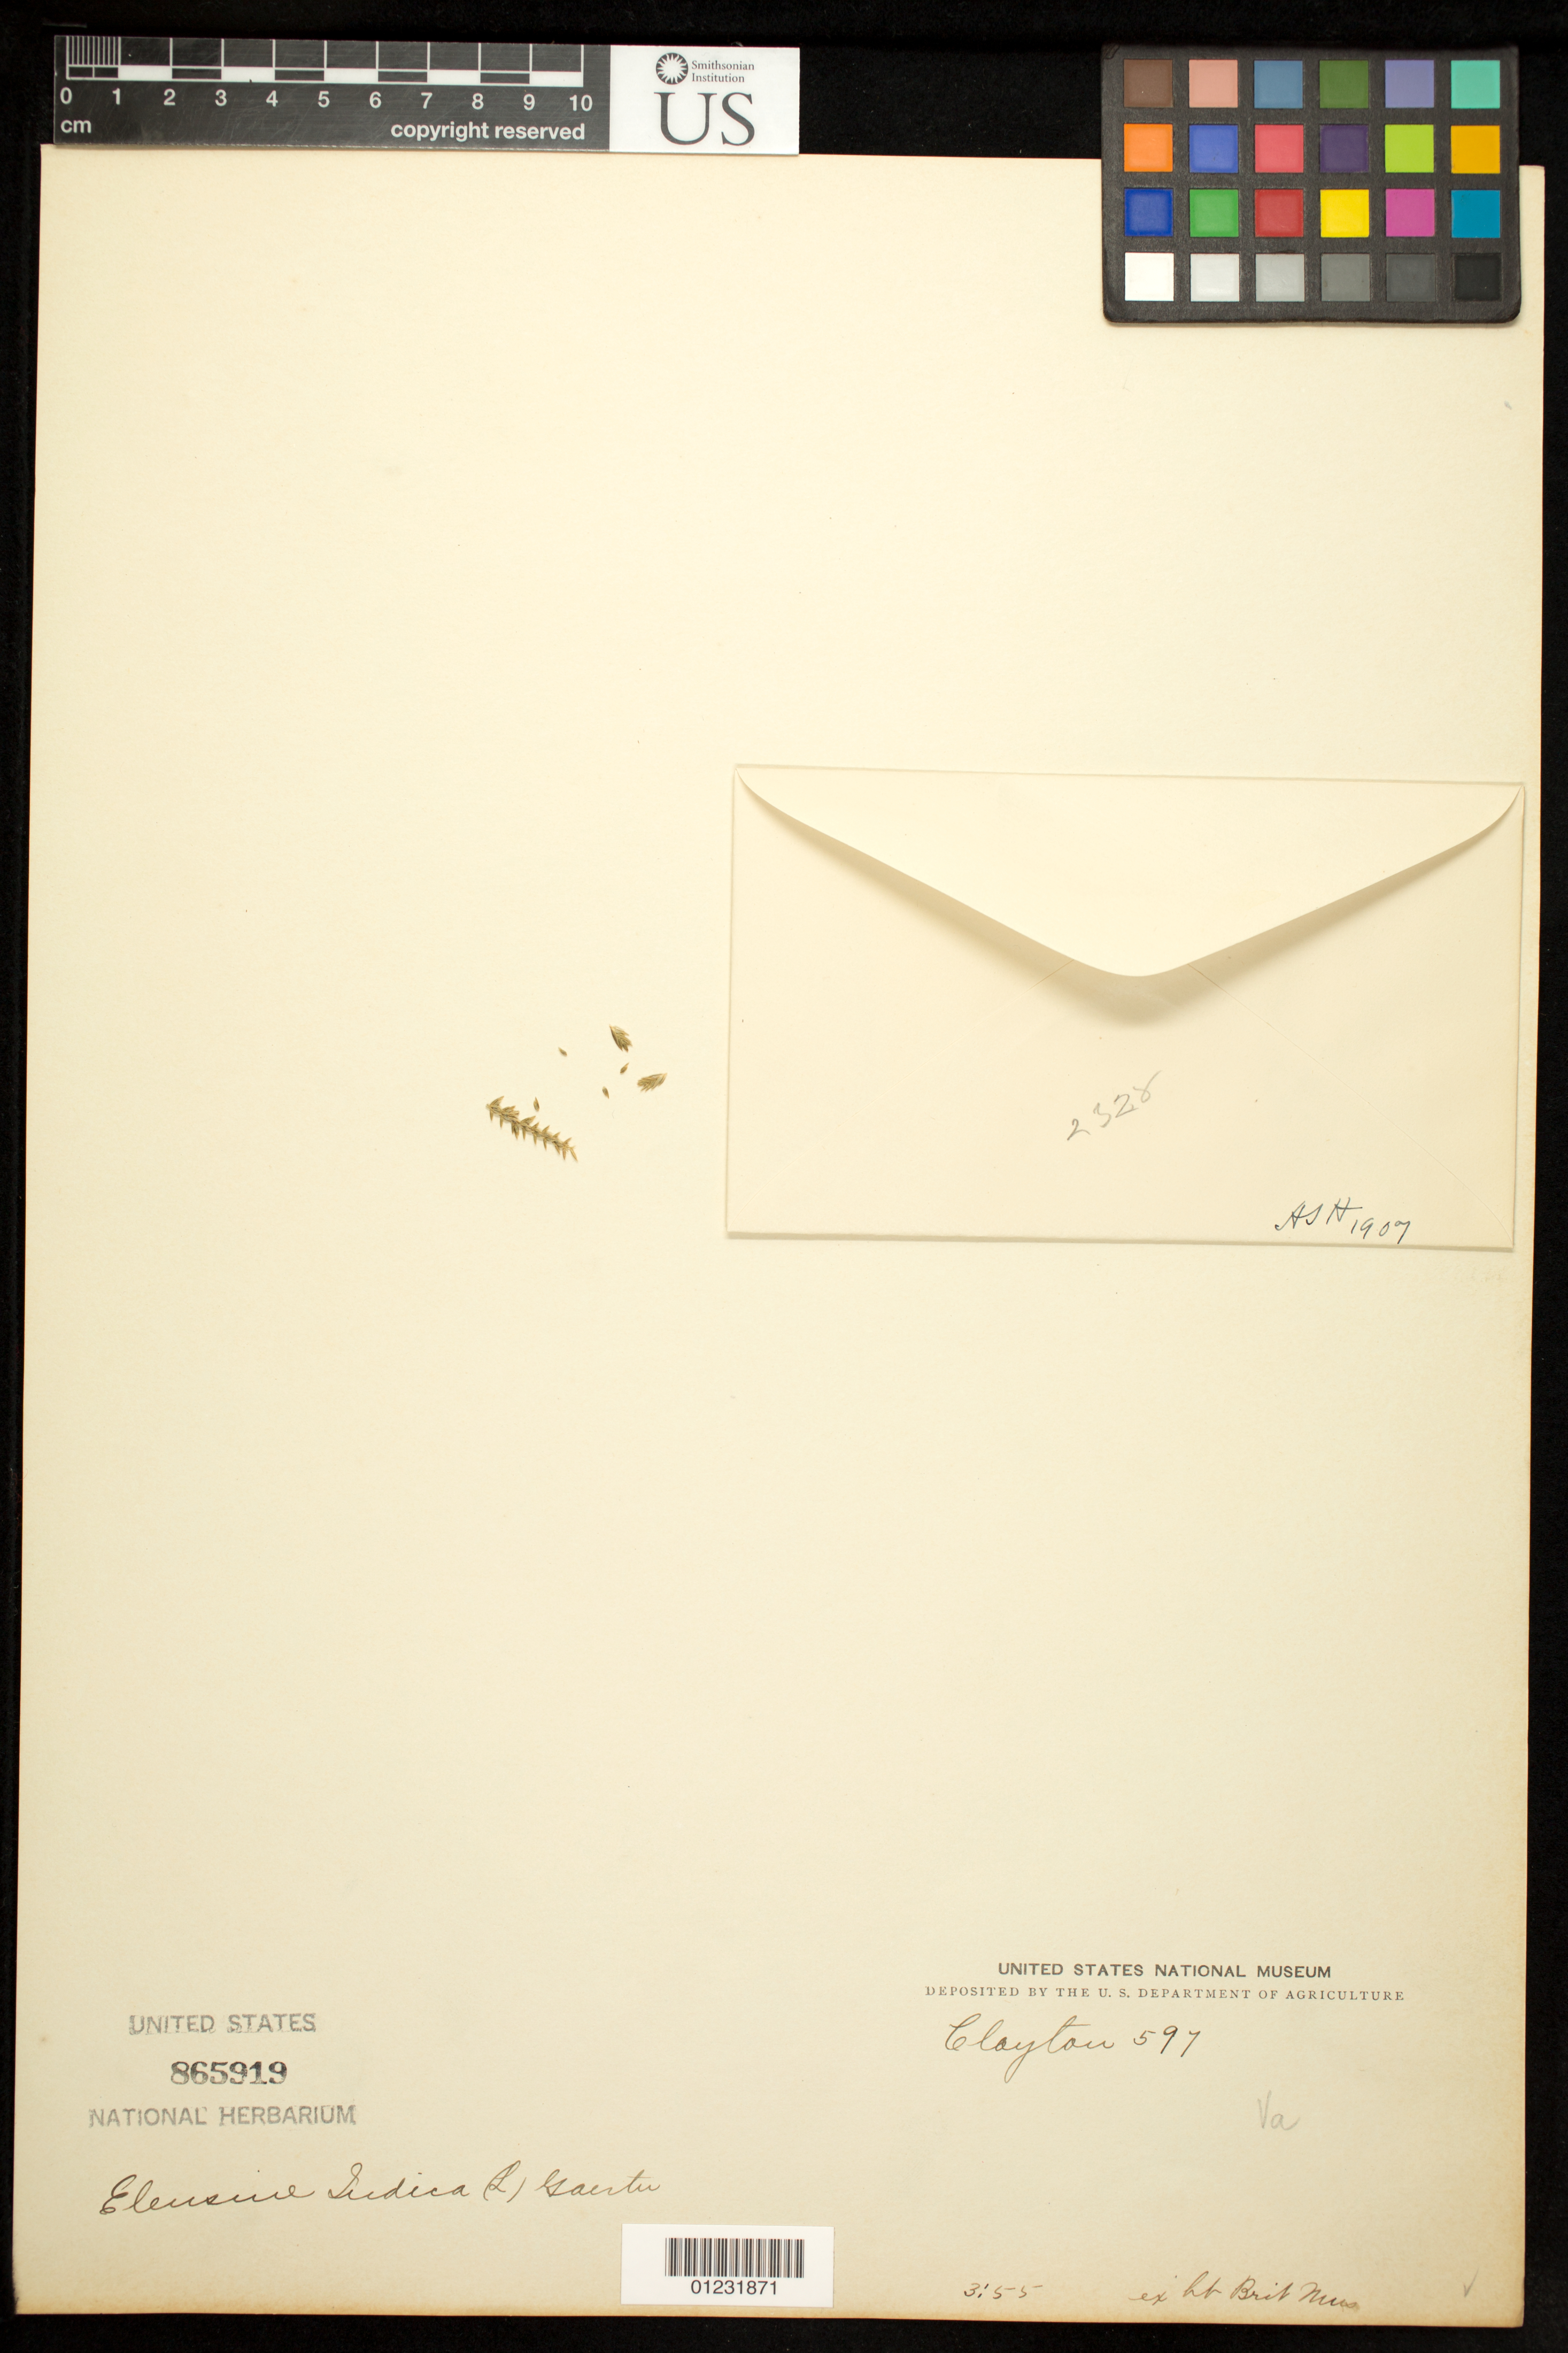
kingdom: Plantae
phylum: Tracheophyta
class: Liliopsida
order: Poales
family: Poaceae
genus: Cynosurus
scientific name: Cynosurus indicus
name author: L.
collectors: Clayton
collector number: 597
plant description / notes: Fragmentary material of type specimen ex herb. Brit. Mus. Possible type of Cynosurus aegyptius L.? See Hitchcock 1909, Contr. U.S. Natl. Herb. 12: 130.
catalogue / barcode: US 865919